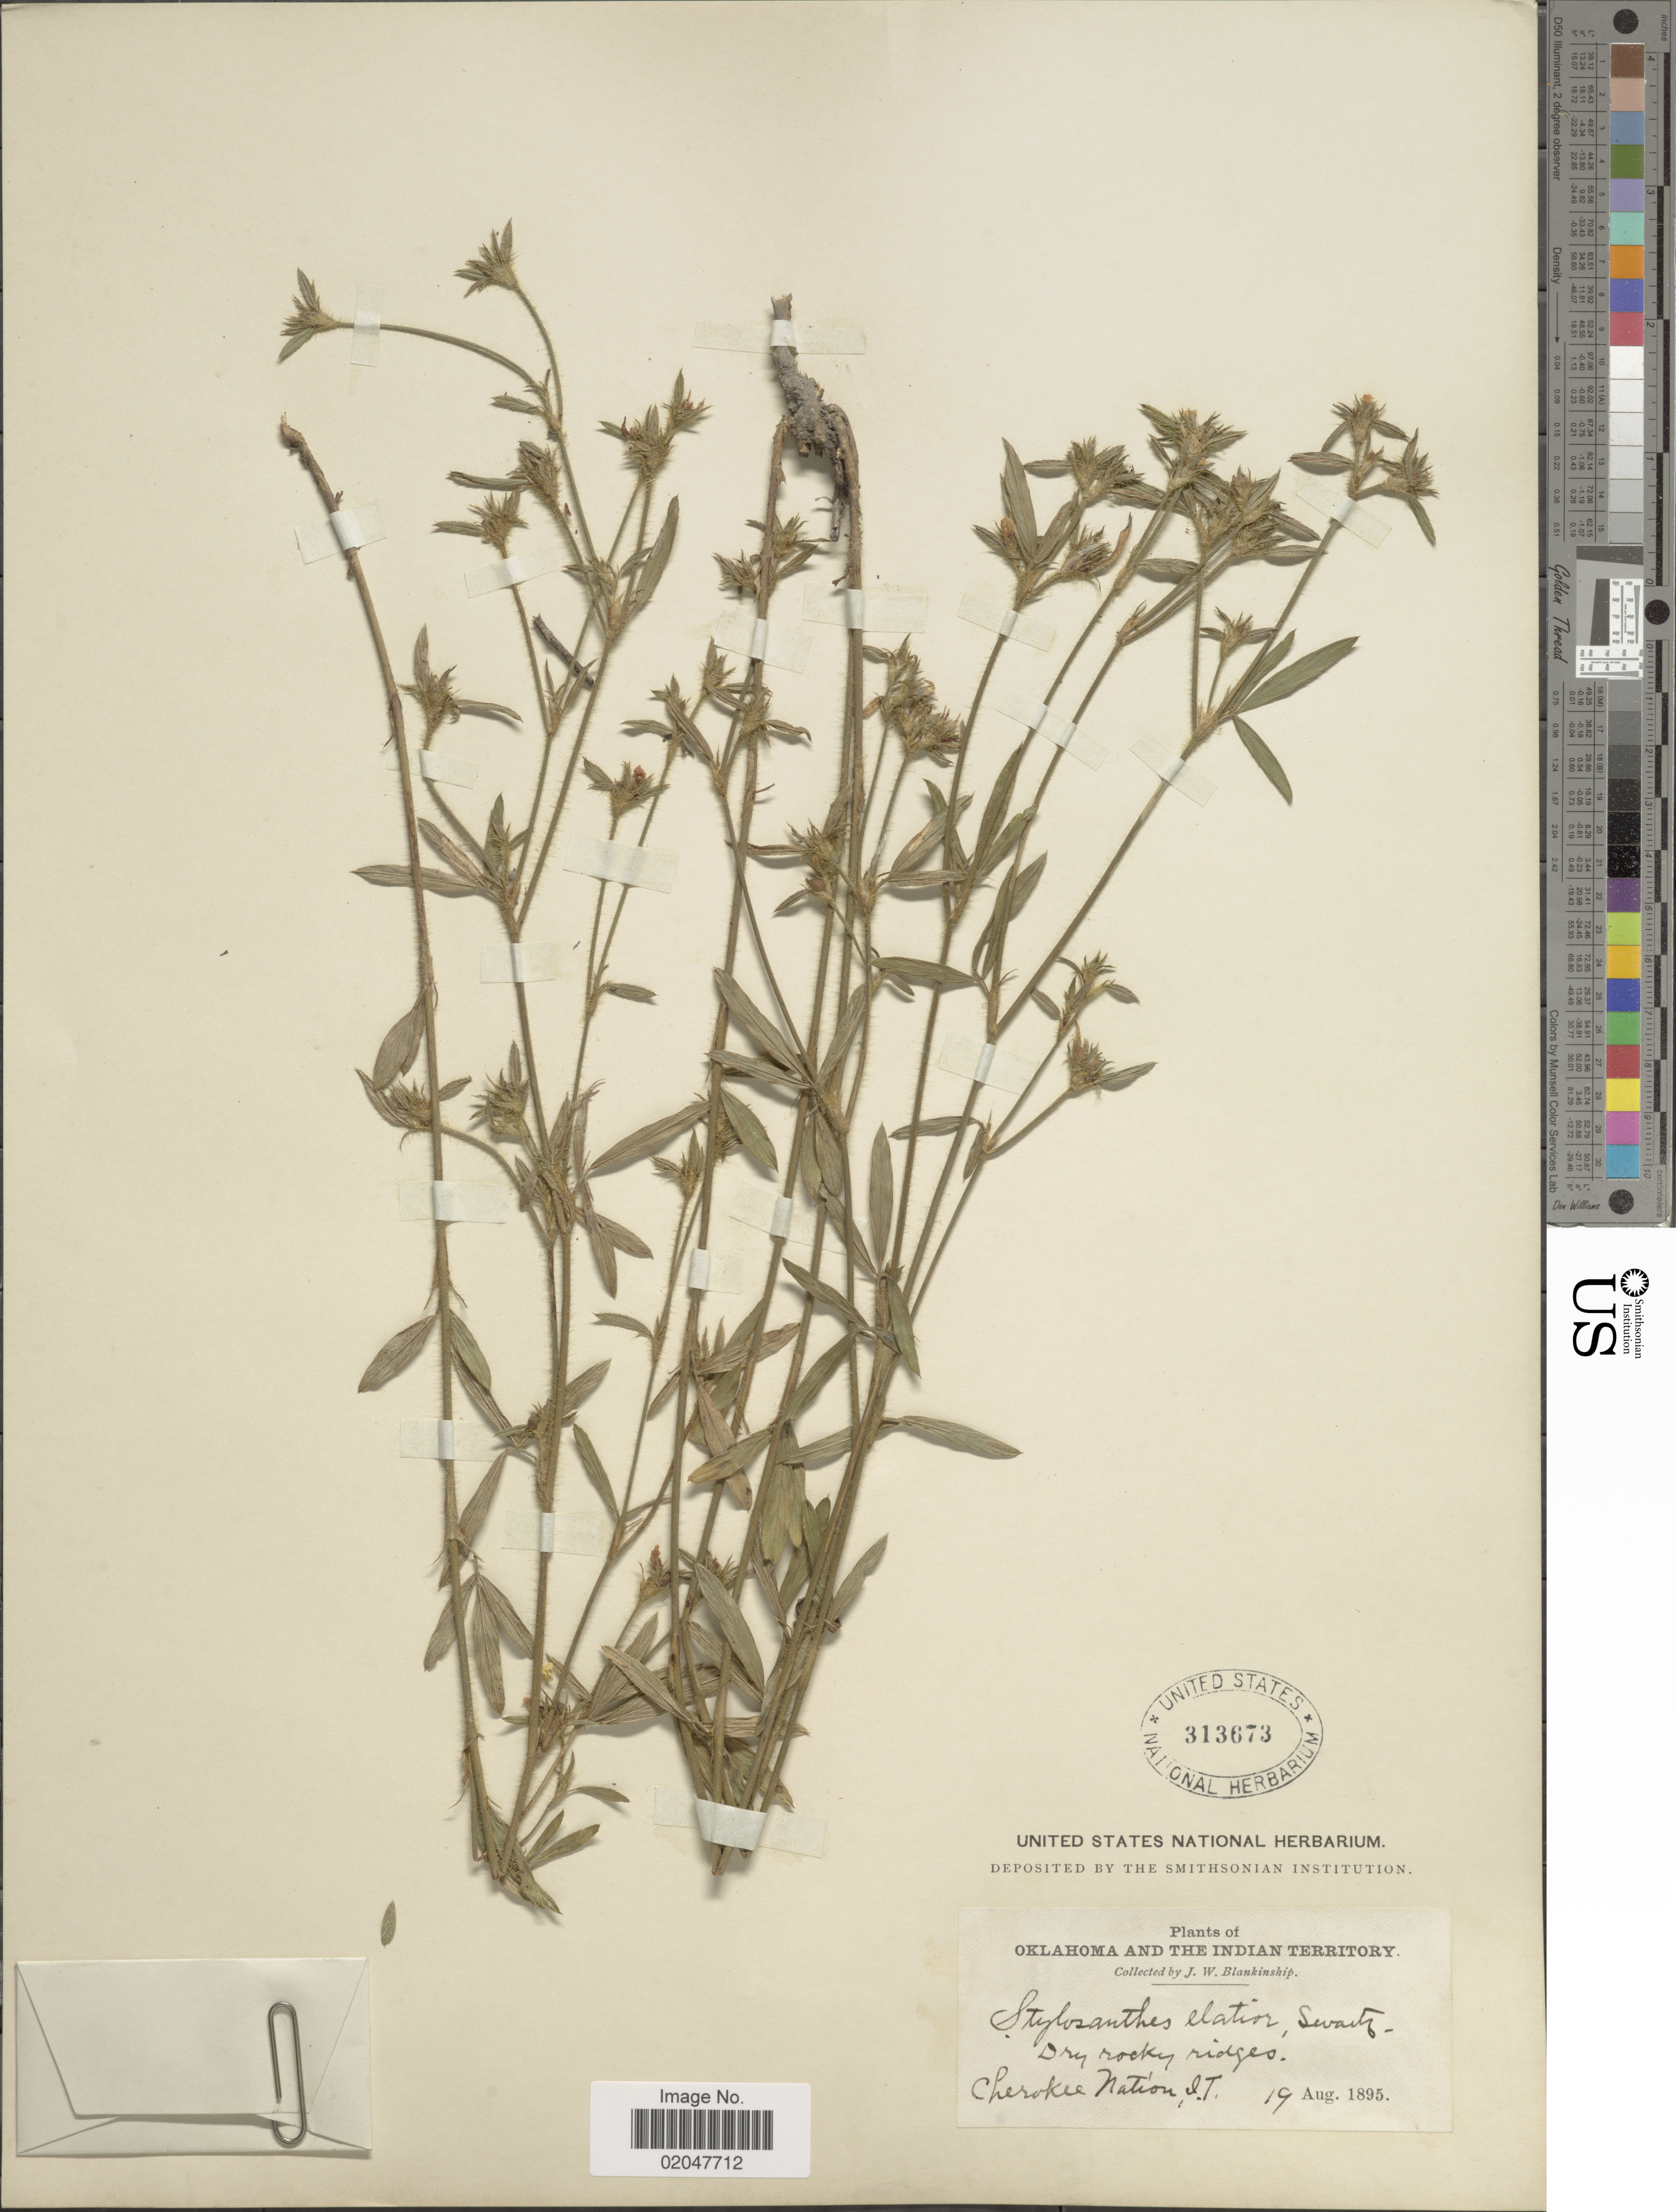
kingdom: Plantae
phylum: Tracheophyta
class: Magnoliopsida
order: Fabales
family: Fabaceae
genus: Stylosanthes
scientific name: Stylosanthes biflora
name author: (L.) Britton et al.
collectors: J. W. Blankinship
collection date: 1895-08-19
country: United States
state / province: Oklahoma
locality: Indian Territory, Cherokee Nation, I.T.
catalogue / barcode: US 313673